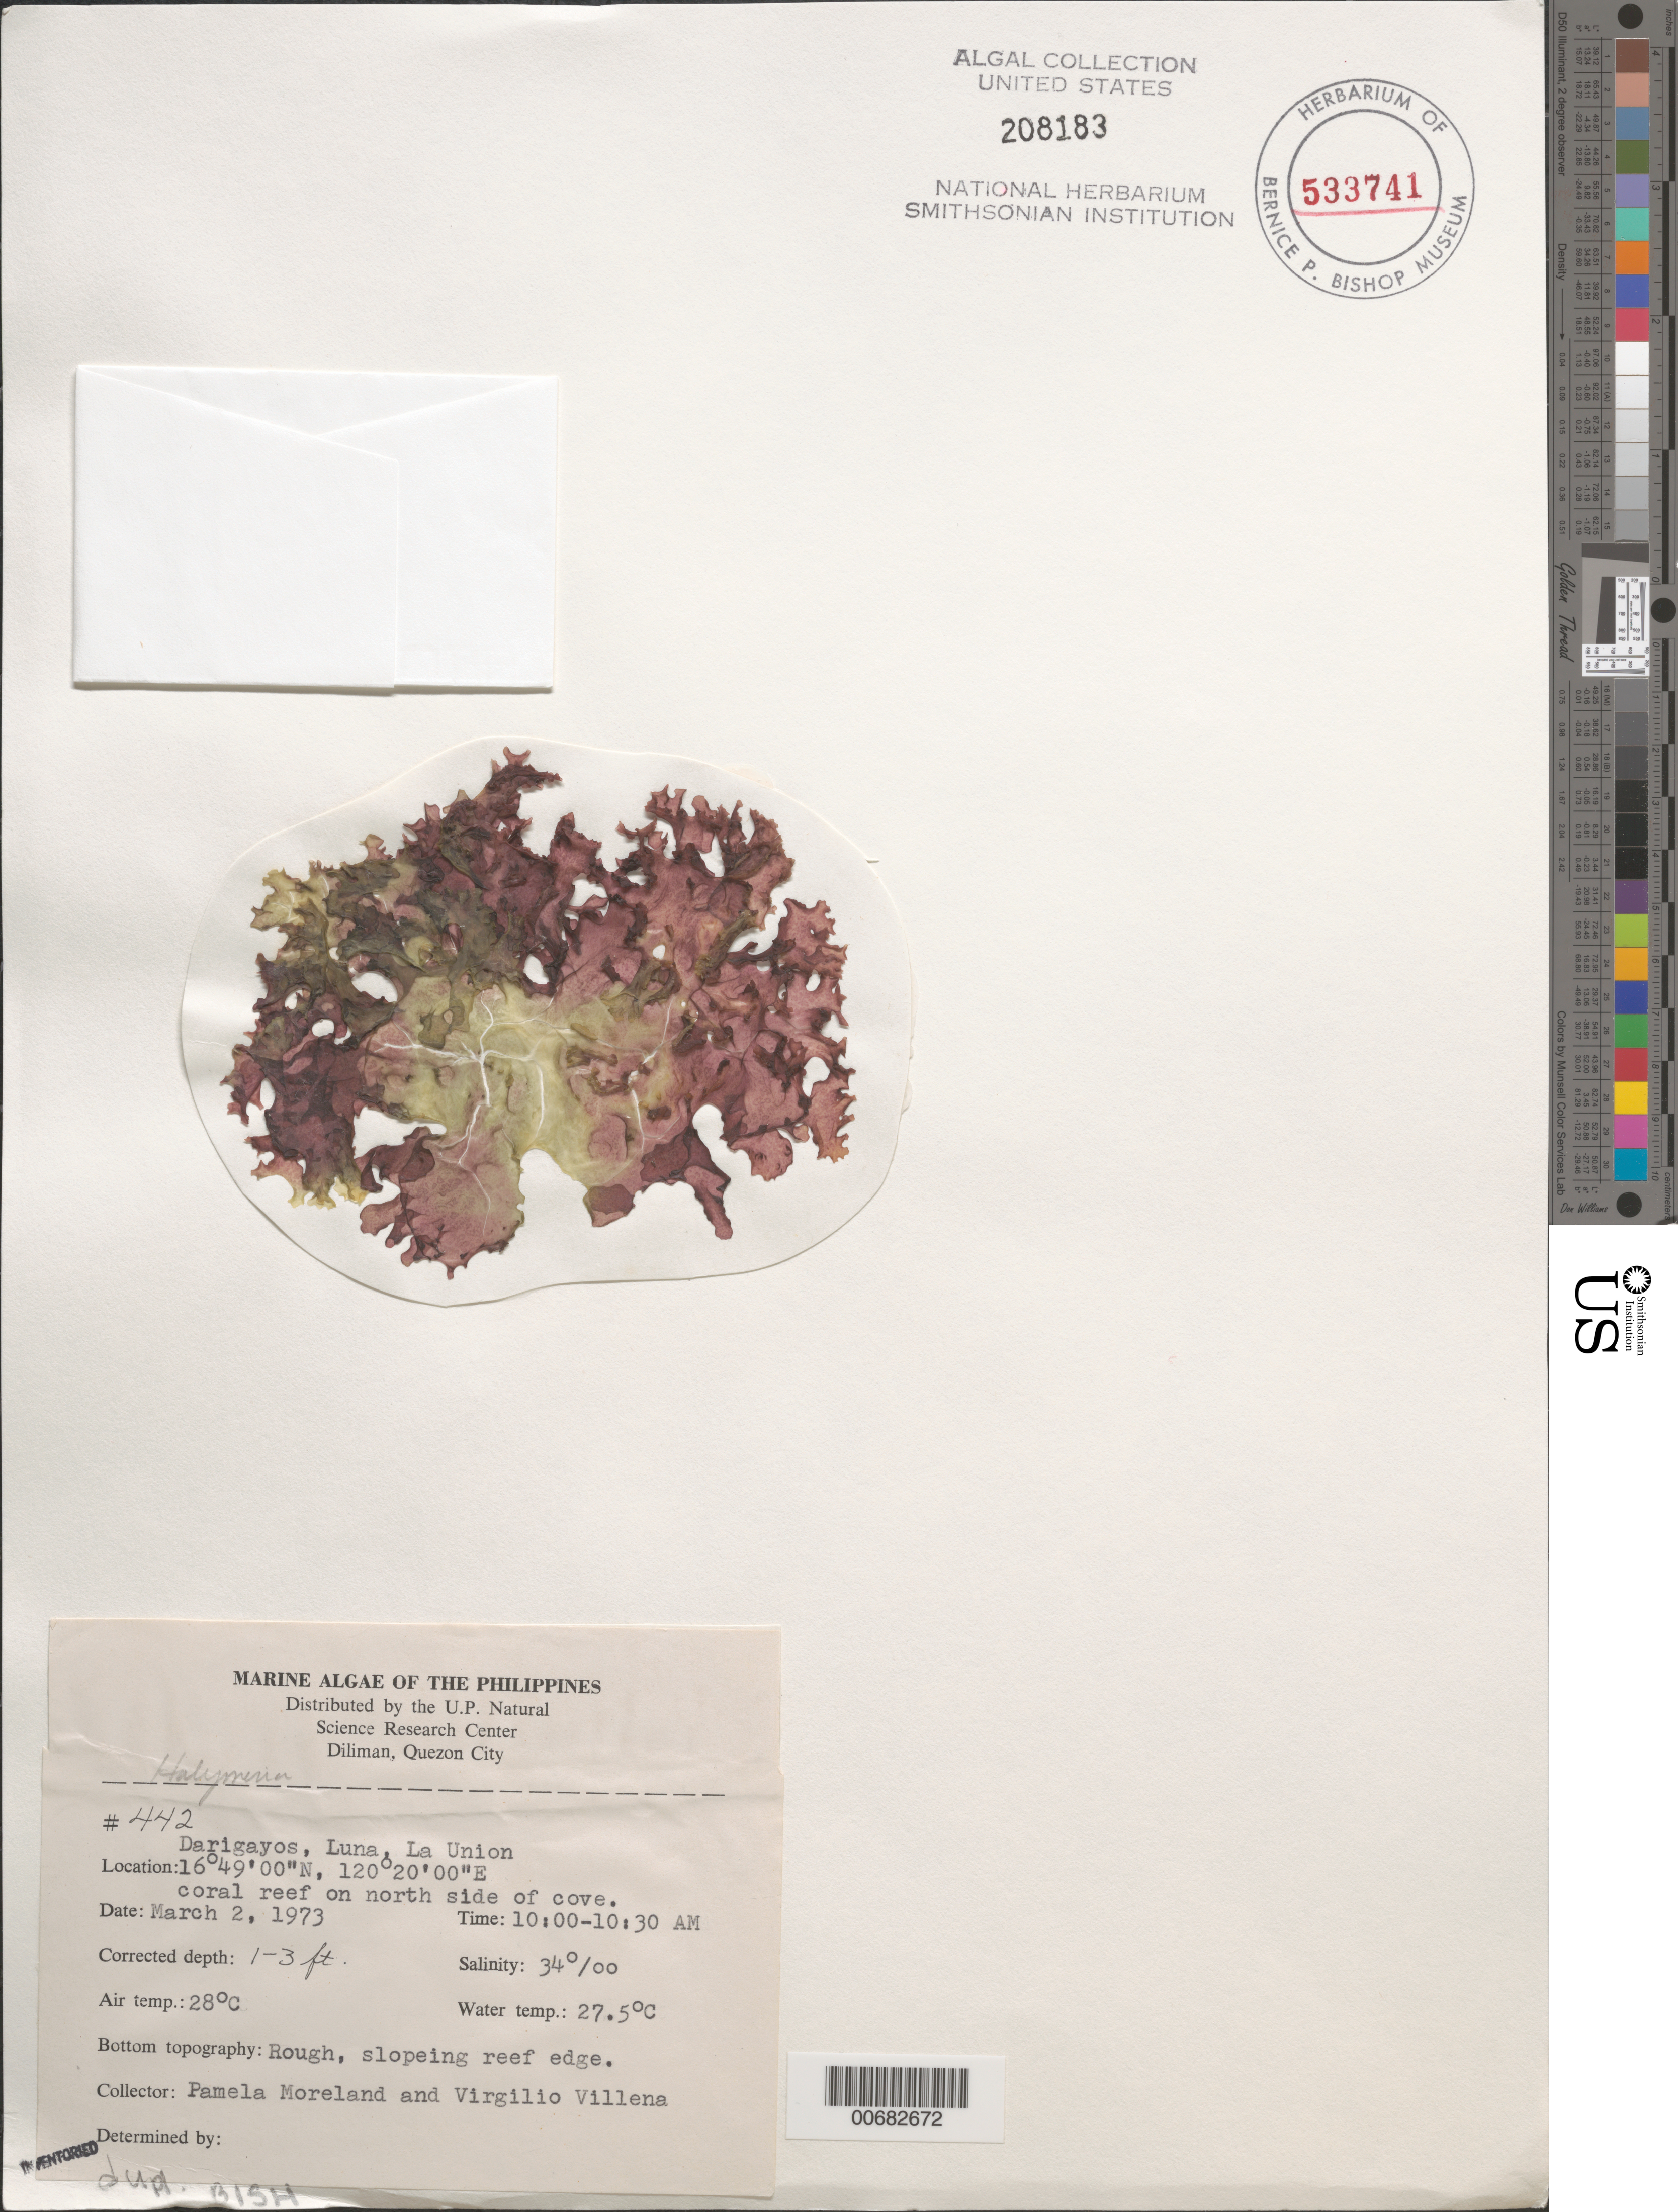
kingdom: Plantae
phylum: Rhodophyta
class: Florideophyceae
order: Halymeniales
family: Halymeniaceae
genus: Halymenia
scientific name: Halymenia sp.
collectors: P. Moreland & V. Villena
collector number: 442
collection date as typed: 02 Mar 1973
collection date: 1973-03-02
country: Philippines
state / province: Ilocos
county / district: La Union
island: Luzon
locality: Darigayos, Luna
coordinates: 16 49' 00" N, 120 20' 00" E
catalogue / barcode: US 208183